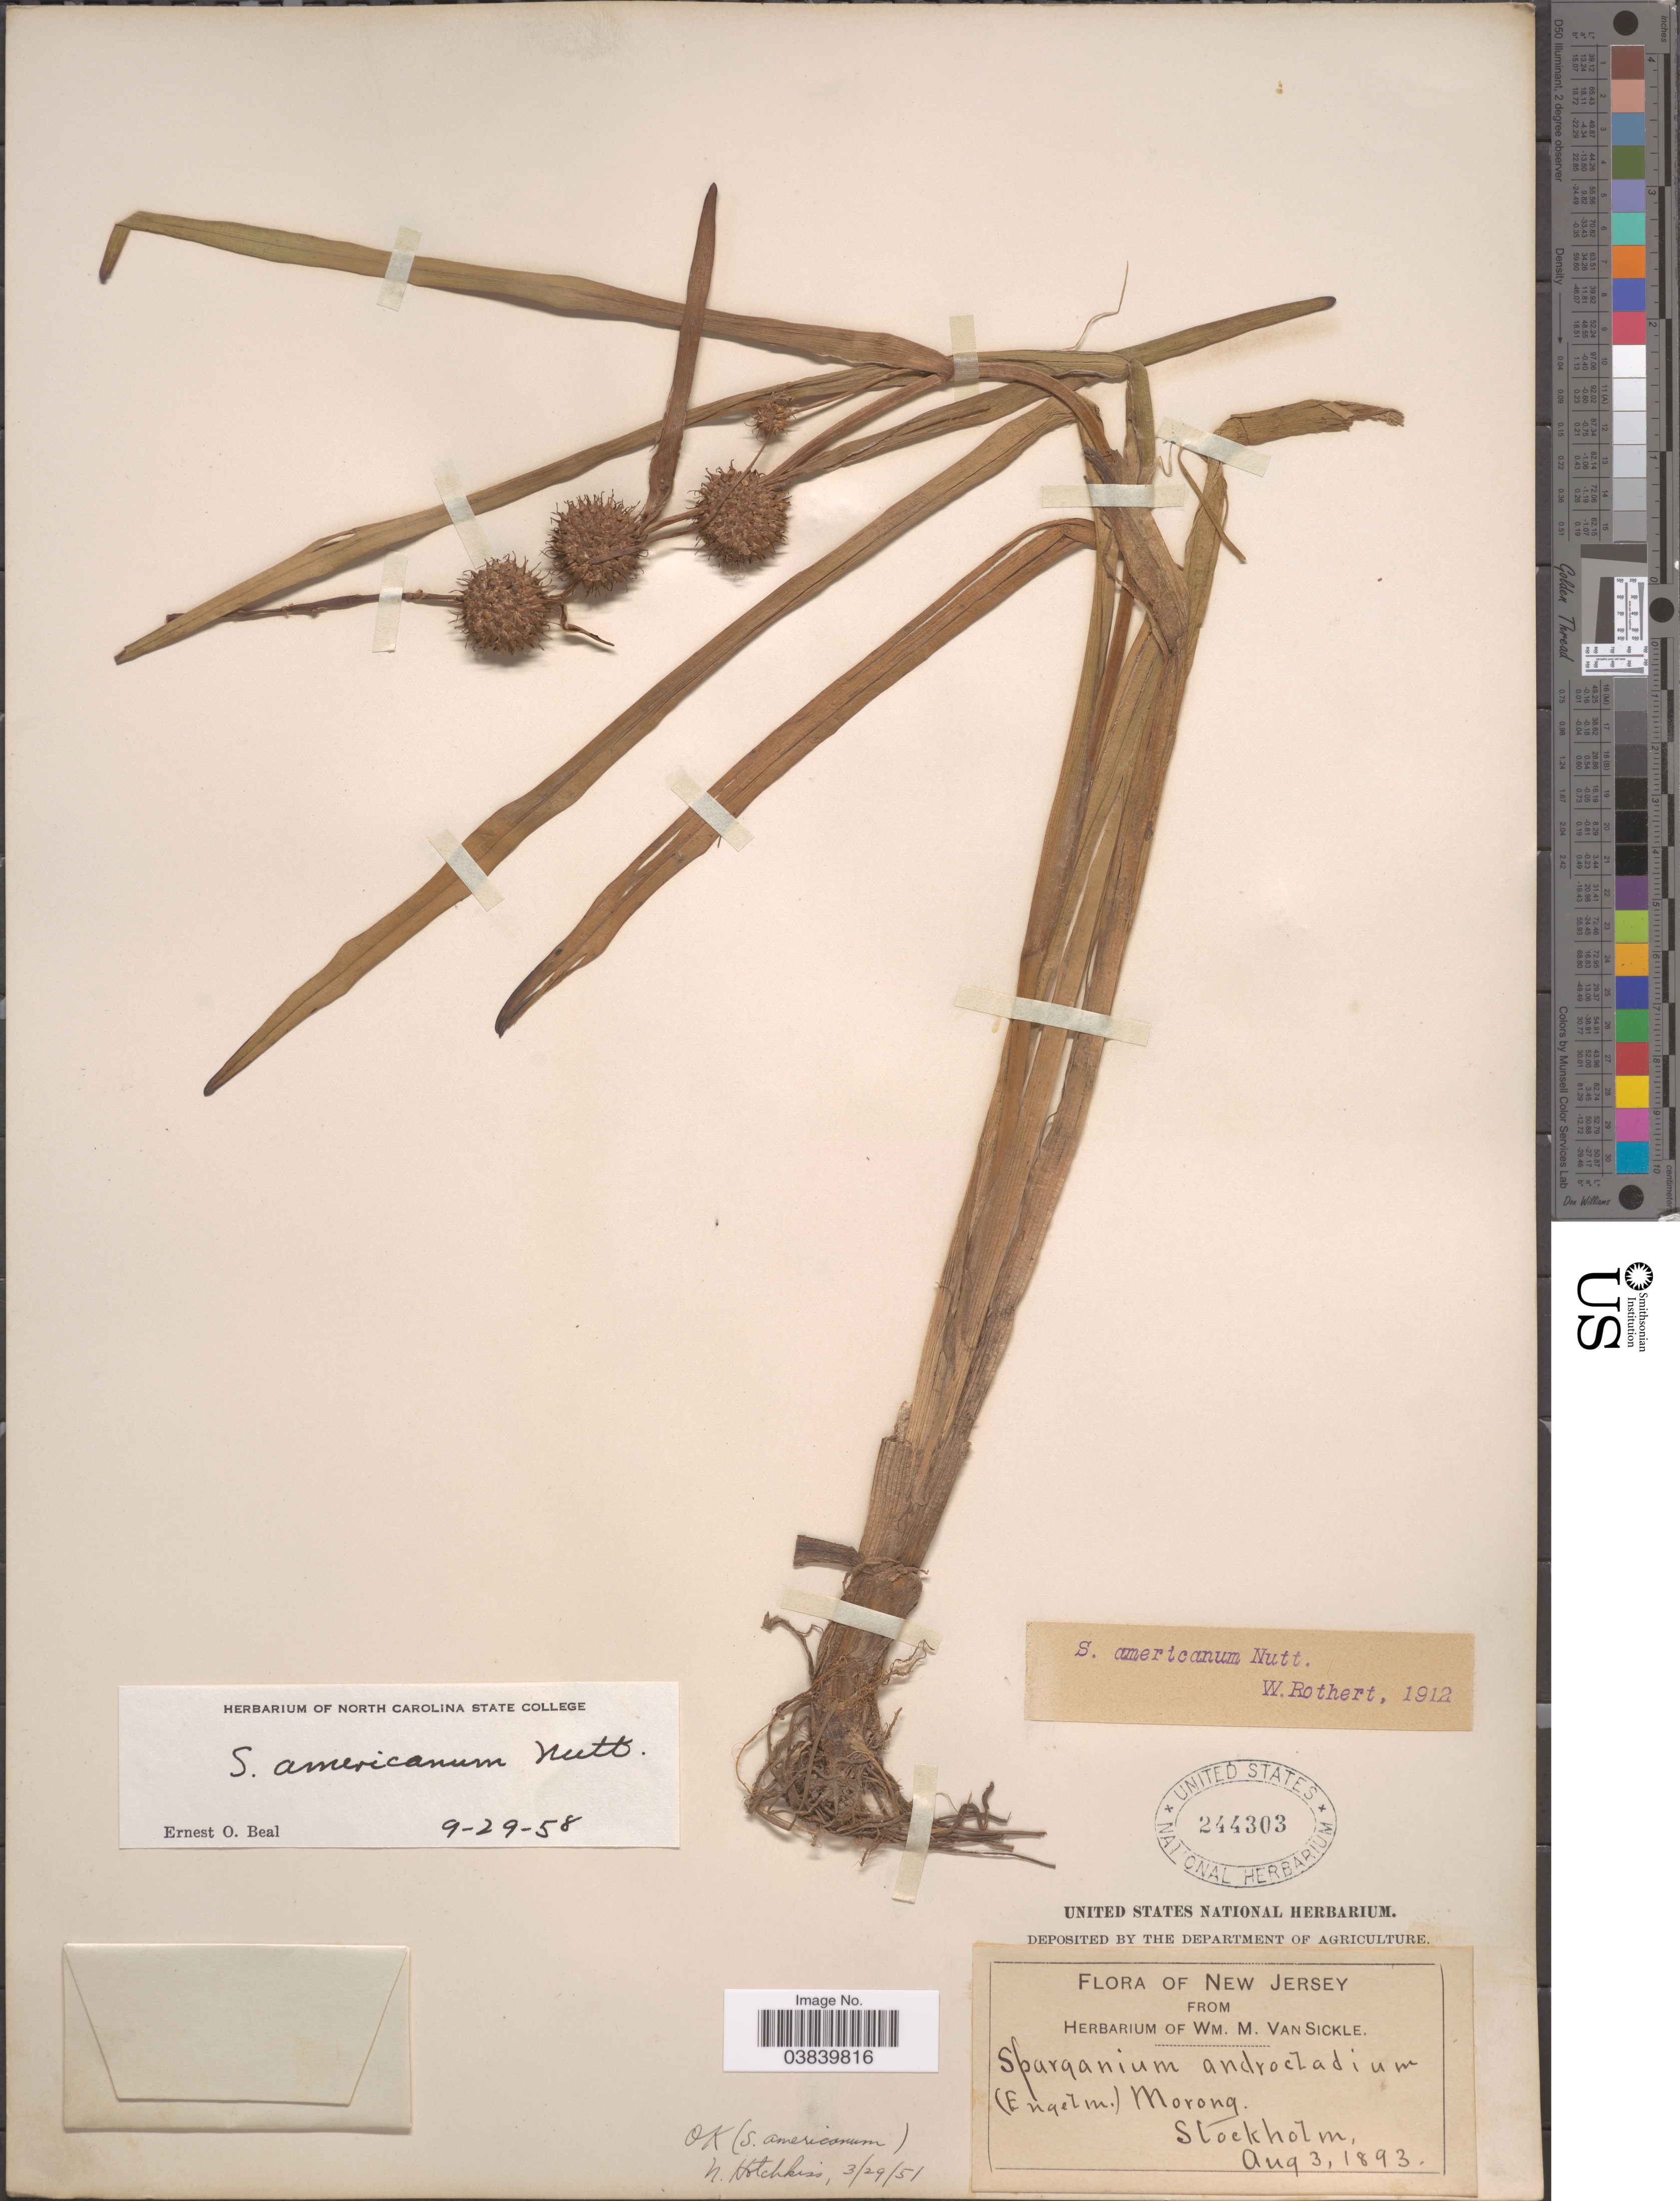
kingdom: Plantae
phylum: Tracheophyta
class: Liliopsida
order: Poales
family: Typhaceae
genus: Sparganium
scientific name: Sparganium americanum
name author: Nutt.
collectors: ex herb. Wm. M. Van Sickle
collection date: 1893-08-03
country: United States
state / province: New Jersey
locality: Stockholm.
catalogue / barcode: US 244303